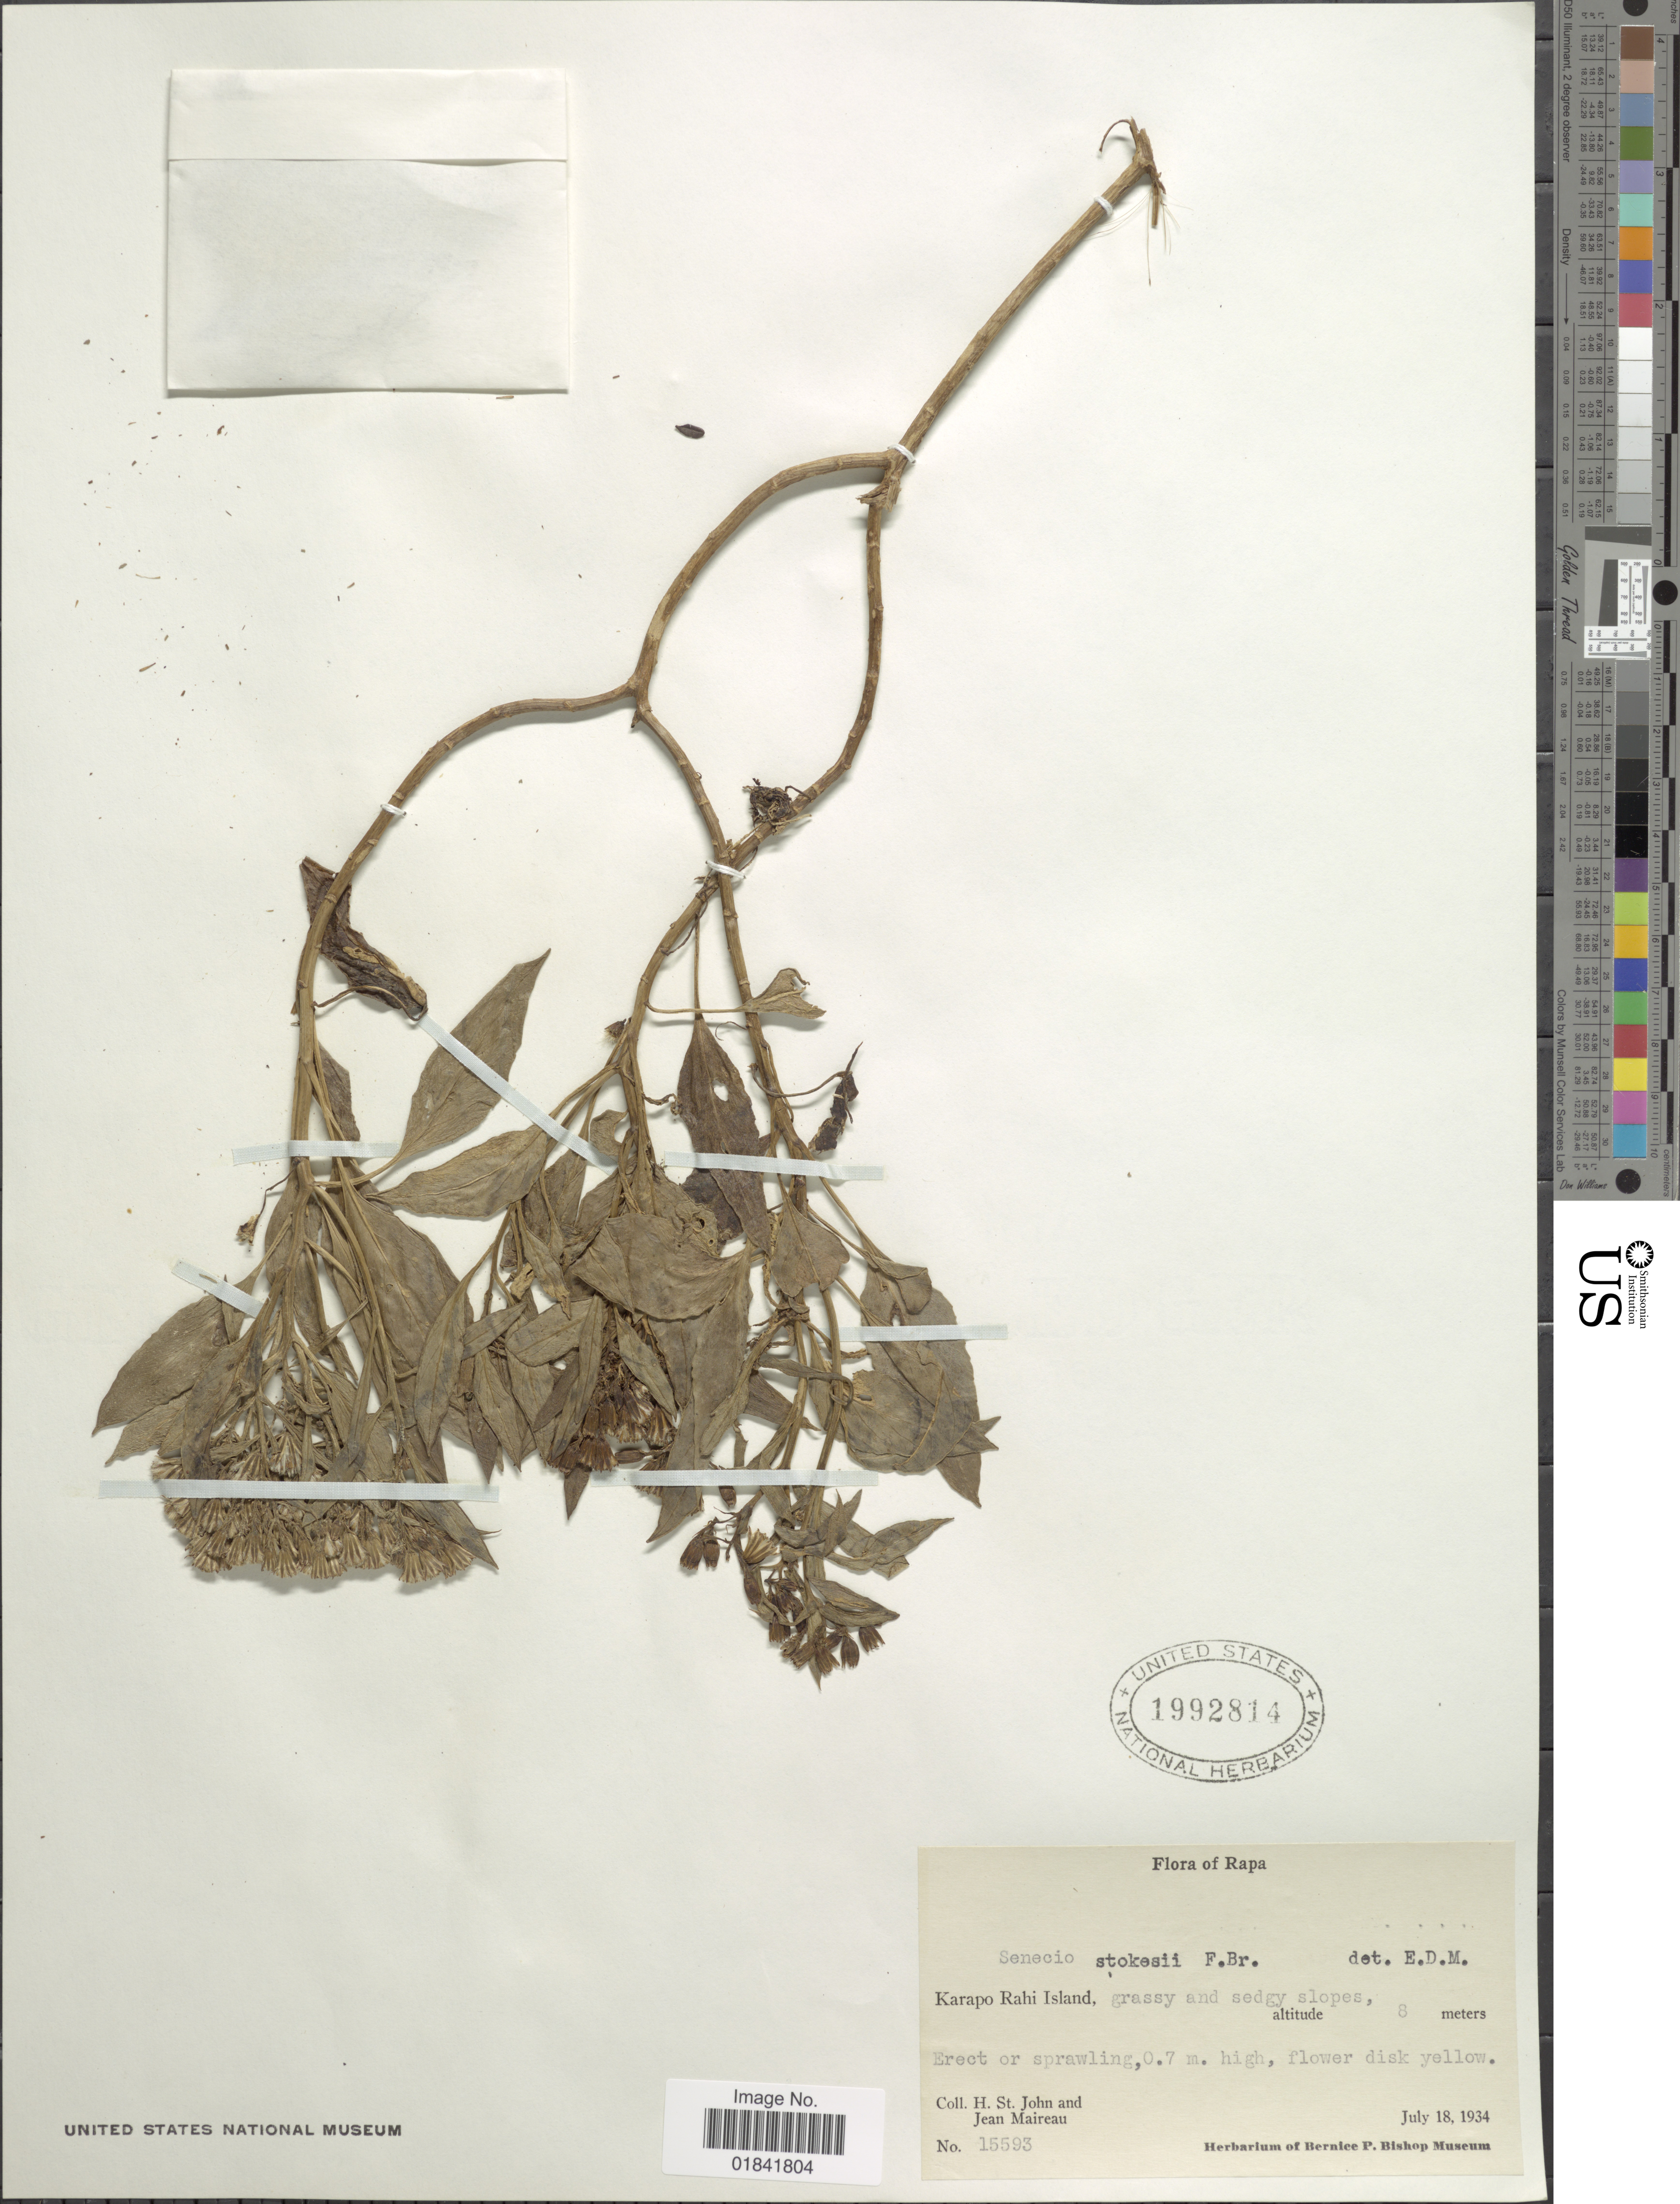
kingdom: Plantae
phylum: Tracheophyta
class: Magnoliopsida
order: Asterales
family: Asteraceae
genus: Senecio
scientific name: Senecio stokesii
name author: F. Br.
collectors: H. St. John & J. Maireau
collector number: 15593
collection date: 1934-07-18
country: French Polynesia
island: Rapa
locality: Rapa, Karapo Rahi Island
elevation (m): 8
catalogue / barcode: US 1992814